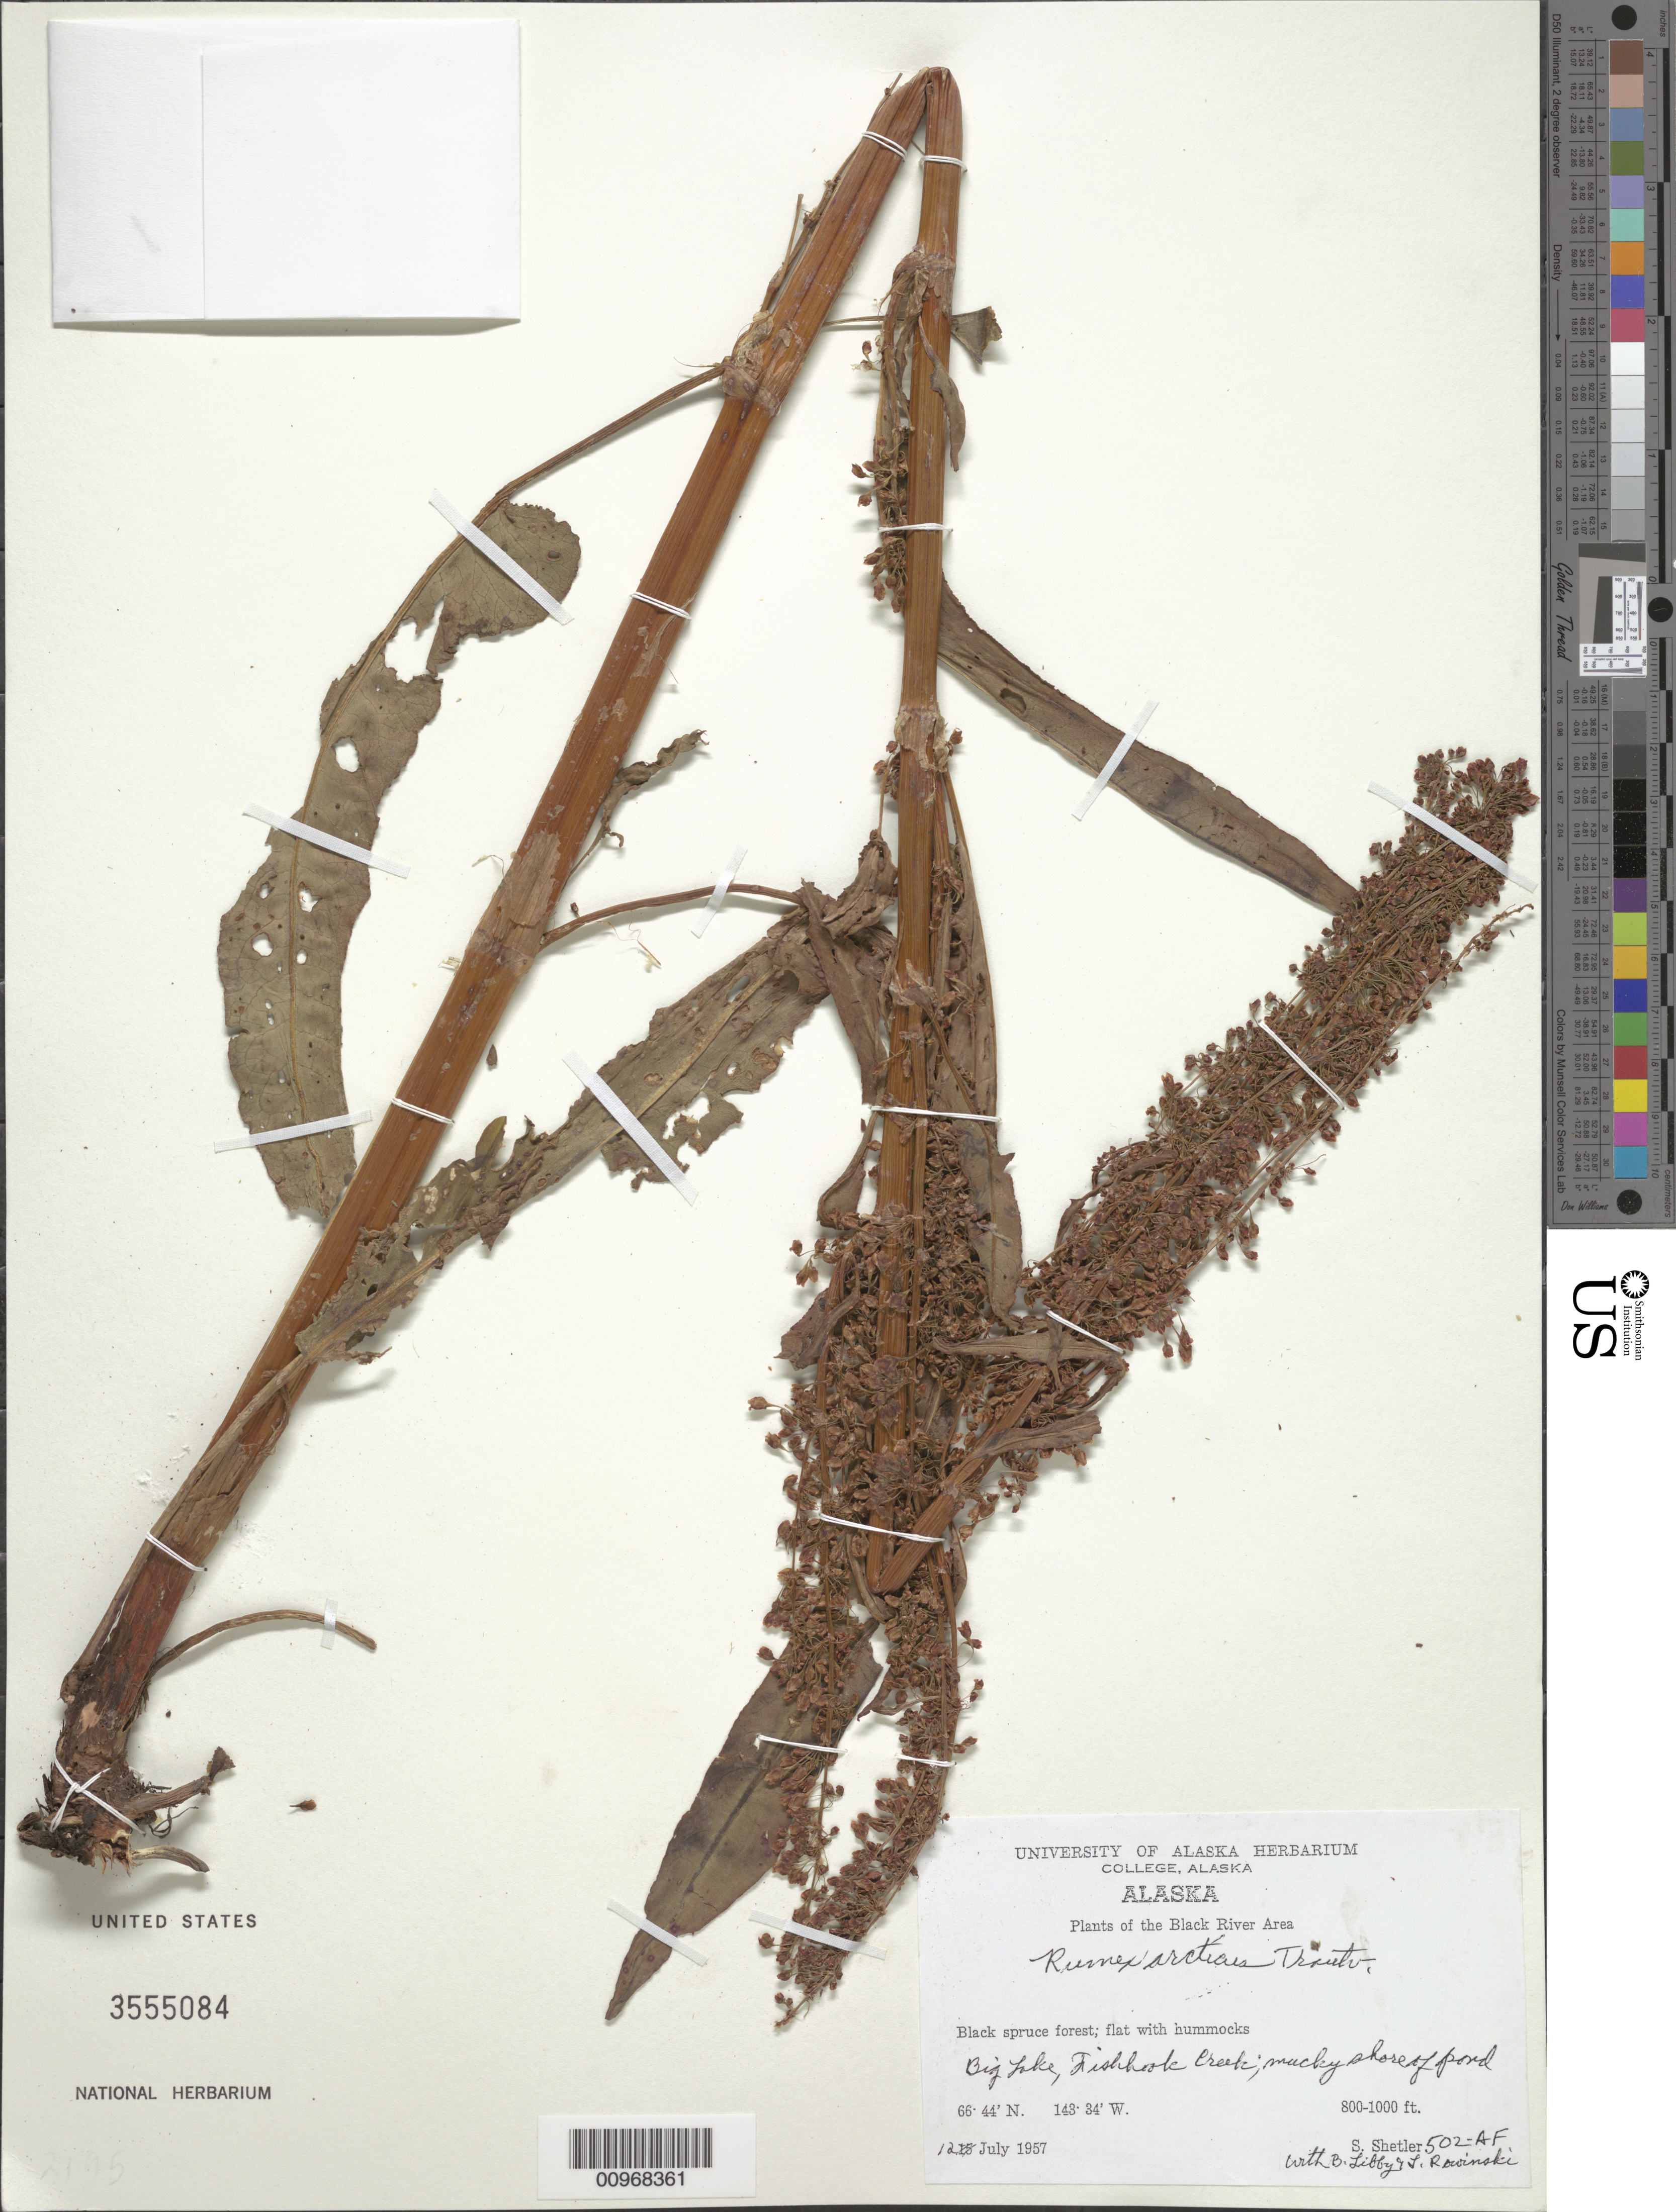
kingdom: Plantae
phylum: Tracheophyta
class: Magnoliopsida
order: Caryophyllales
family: Polygonaceae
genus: Rumex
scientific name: Rumex arcticus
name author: Trautv.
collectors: S. Shetler, B. Libby & L. Rowinski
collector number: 502-AF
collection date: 1957-07-12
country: United States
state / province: Alaska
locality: The Black River Area. Big Lake, Fishhook Creek.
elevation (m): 244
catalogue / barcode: US 3555084